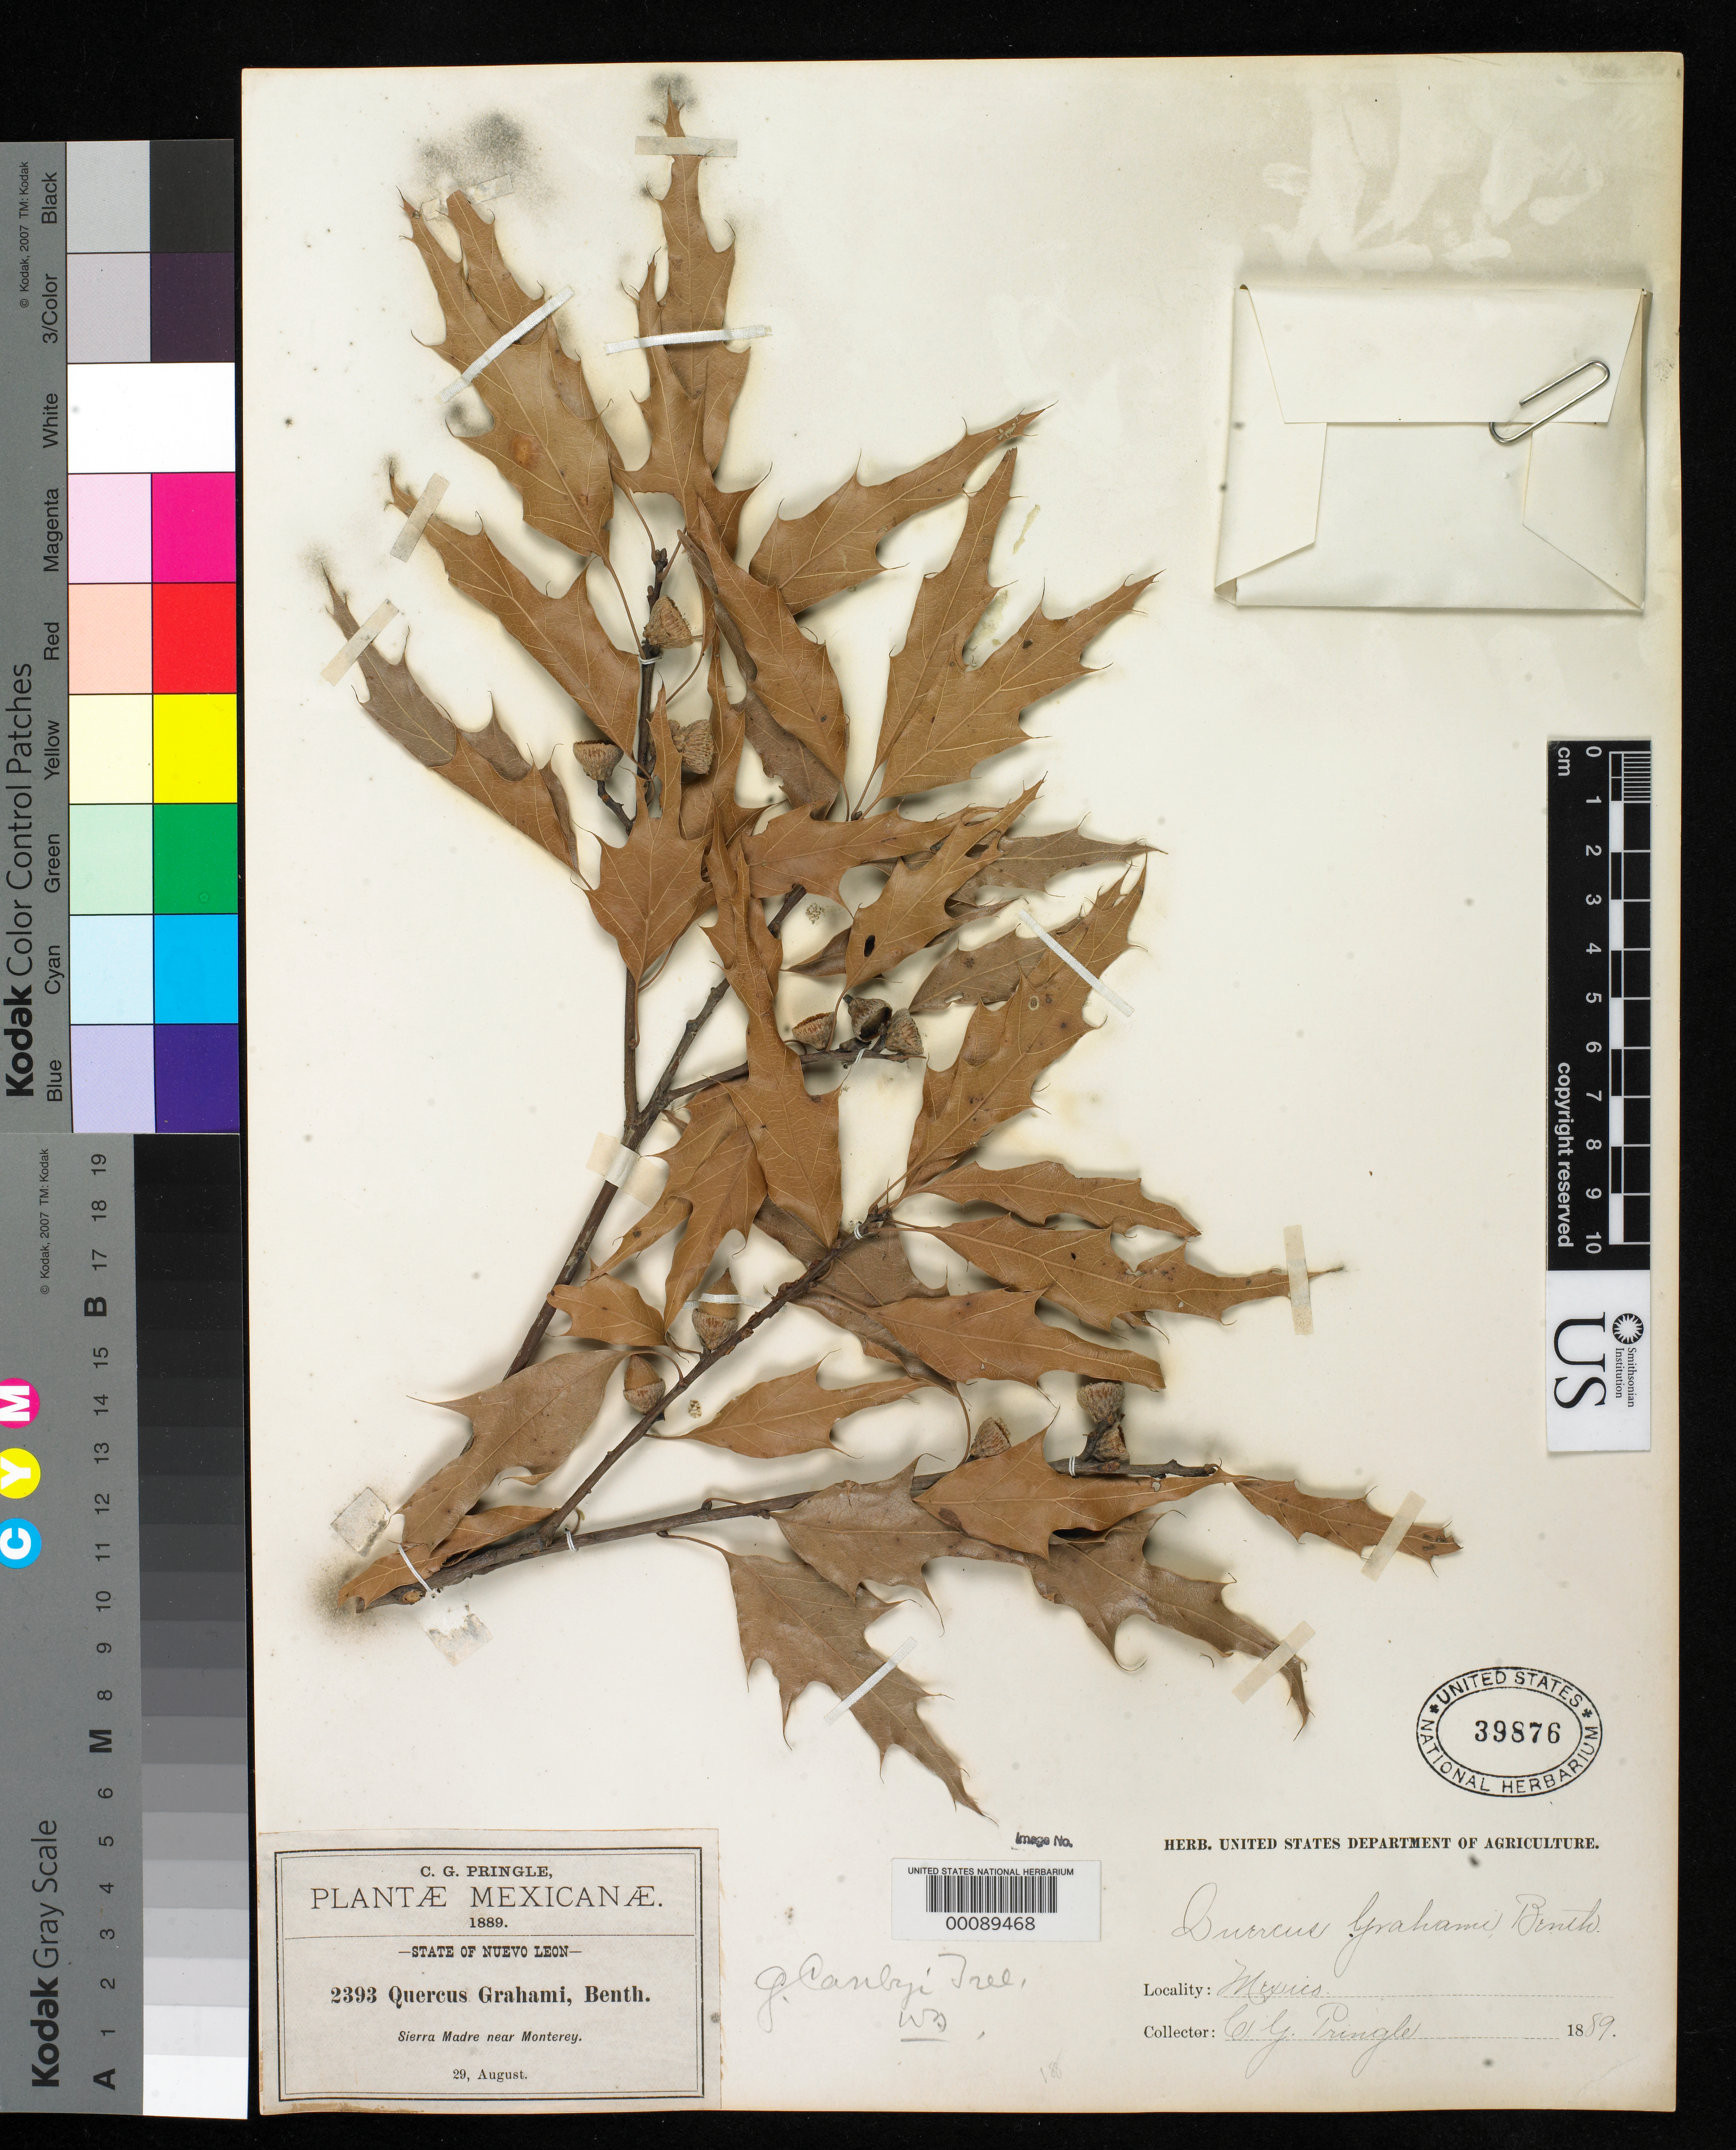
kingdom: Plantae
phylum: Tracheophyta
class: Magnoliopsida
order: Fagales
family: Fagaceae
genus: Quercus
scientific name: Quercus canbyi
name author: Trel.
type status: Isotype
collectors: C. G. Pringle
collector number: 2393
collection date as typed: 29 Aug 1889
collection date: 1889-08-29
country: Mexico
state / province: Nuevo León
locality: Monterrey.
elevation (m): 650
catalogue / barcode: US 39876